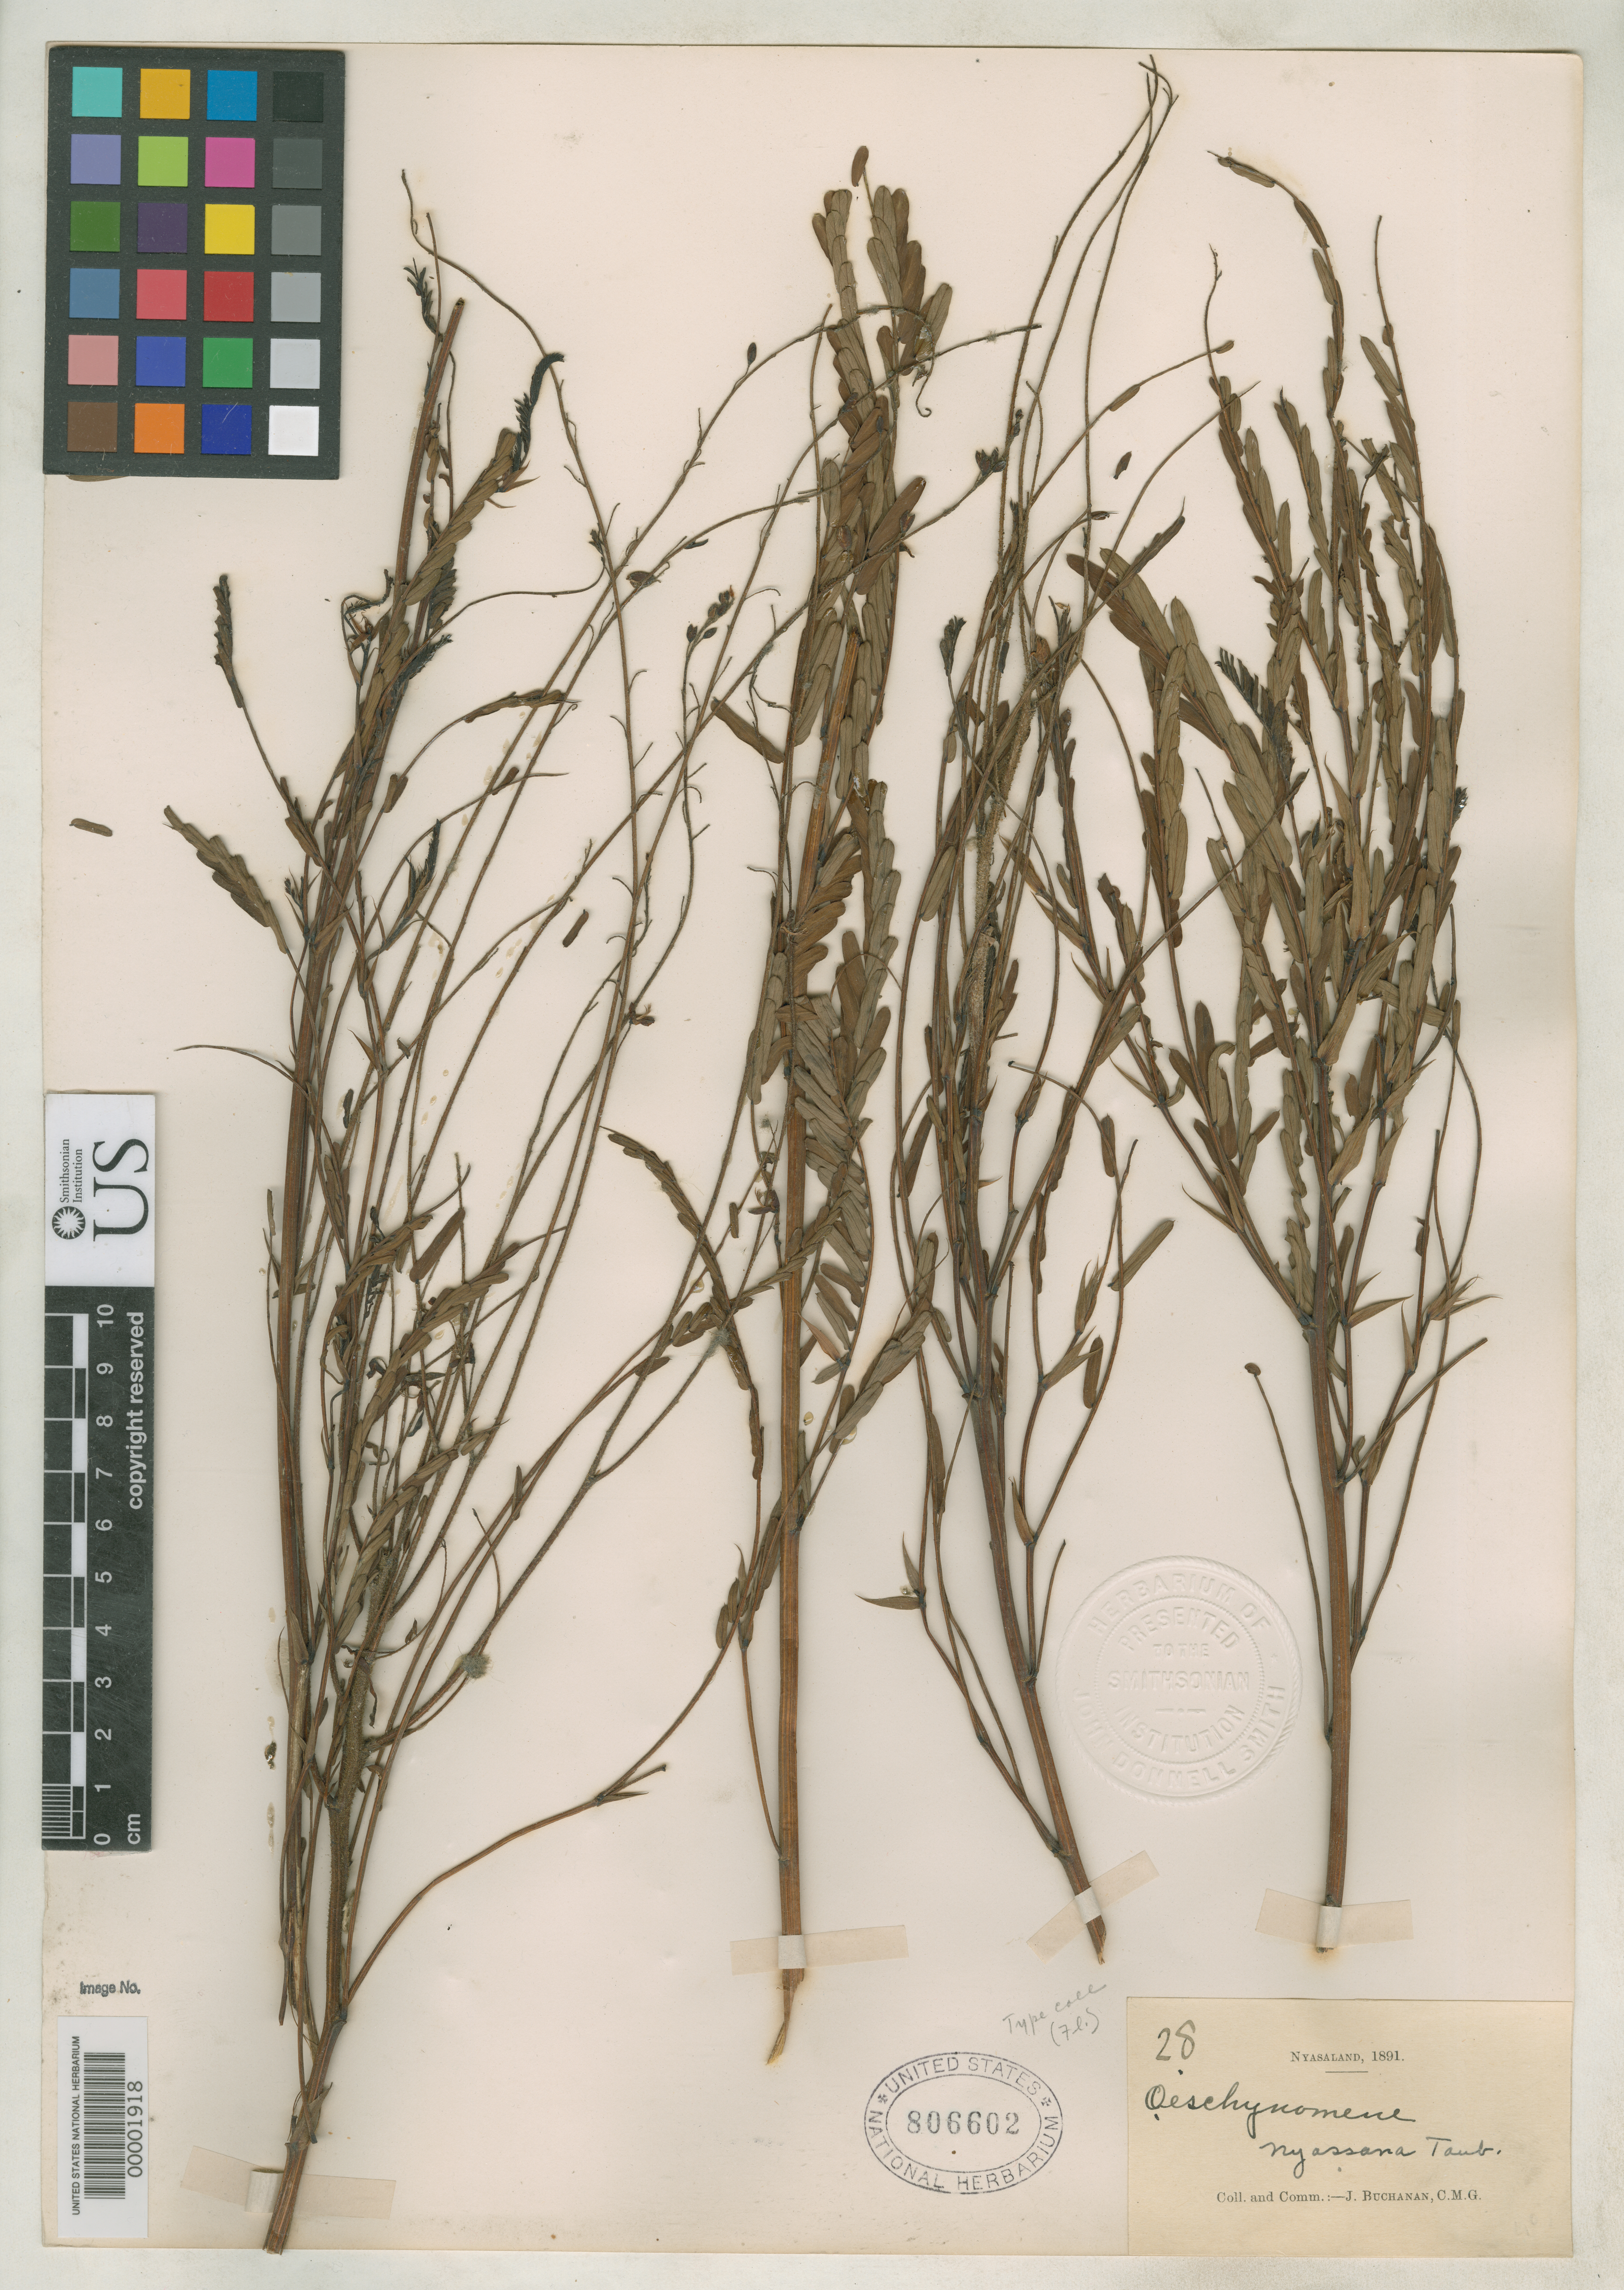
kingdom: Plantae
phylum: Tracheophyta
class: Magnoliopsida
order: Fabales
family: Fabaceae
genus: Aeschynomene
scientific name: Aeschynomene nyassana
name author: Taub. in Engl.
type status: Isosyntype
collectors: J. Buchanan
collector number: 28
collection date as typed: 1891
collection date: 1891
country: Malawi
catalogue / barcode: US 806602